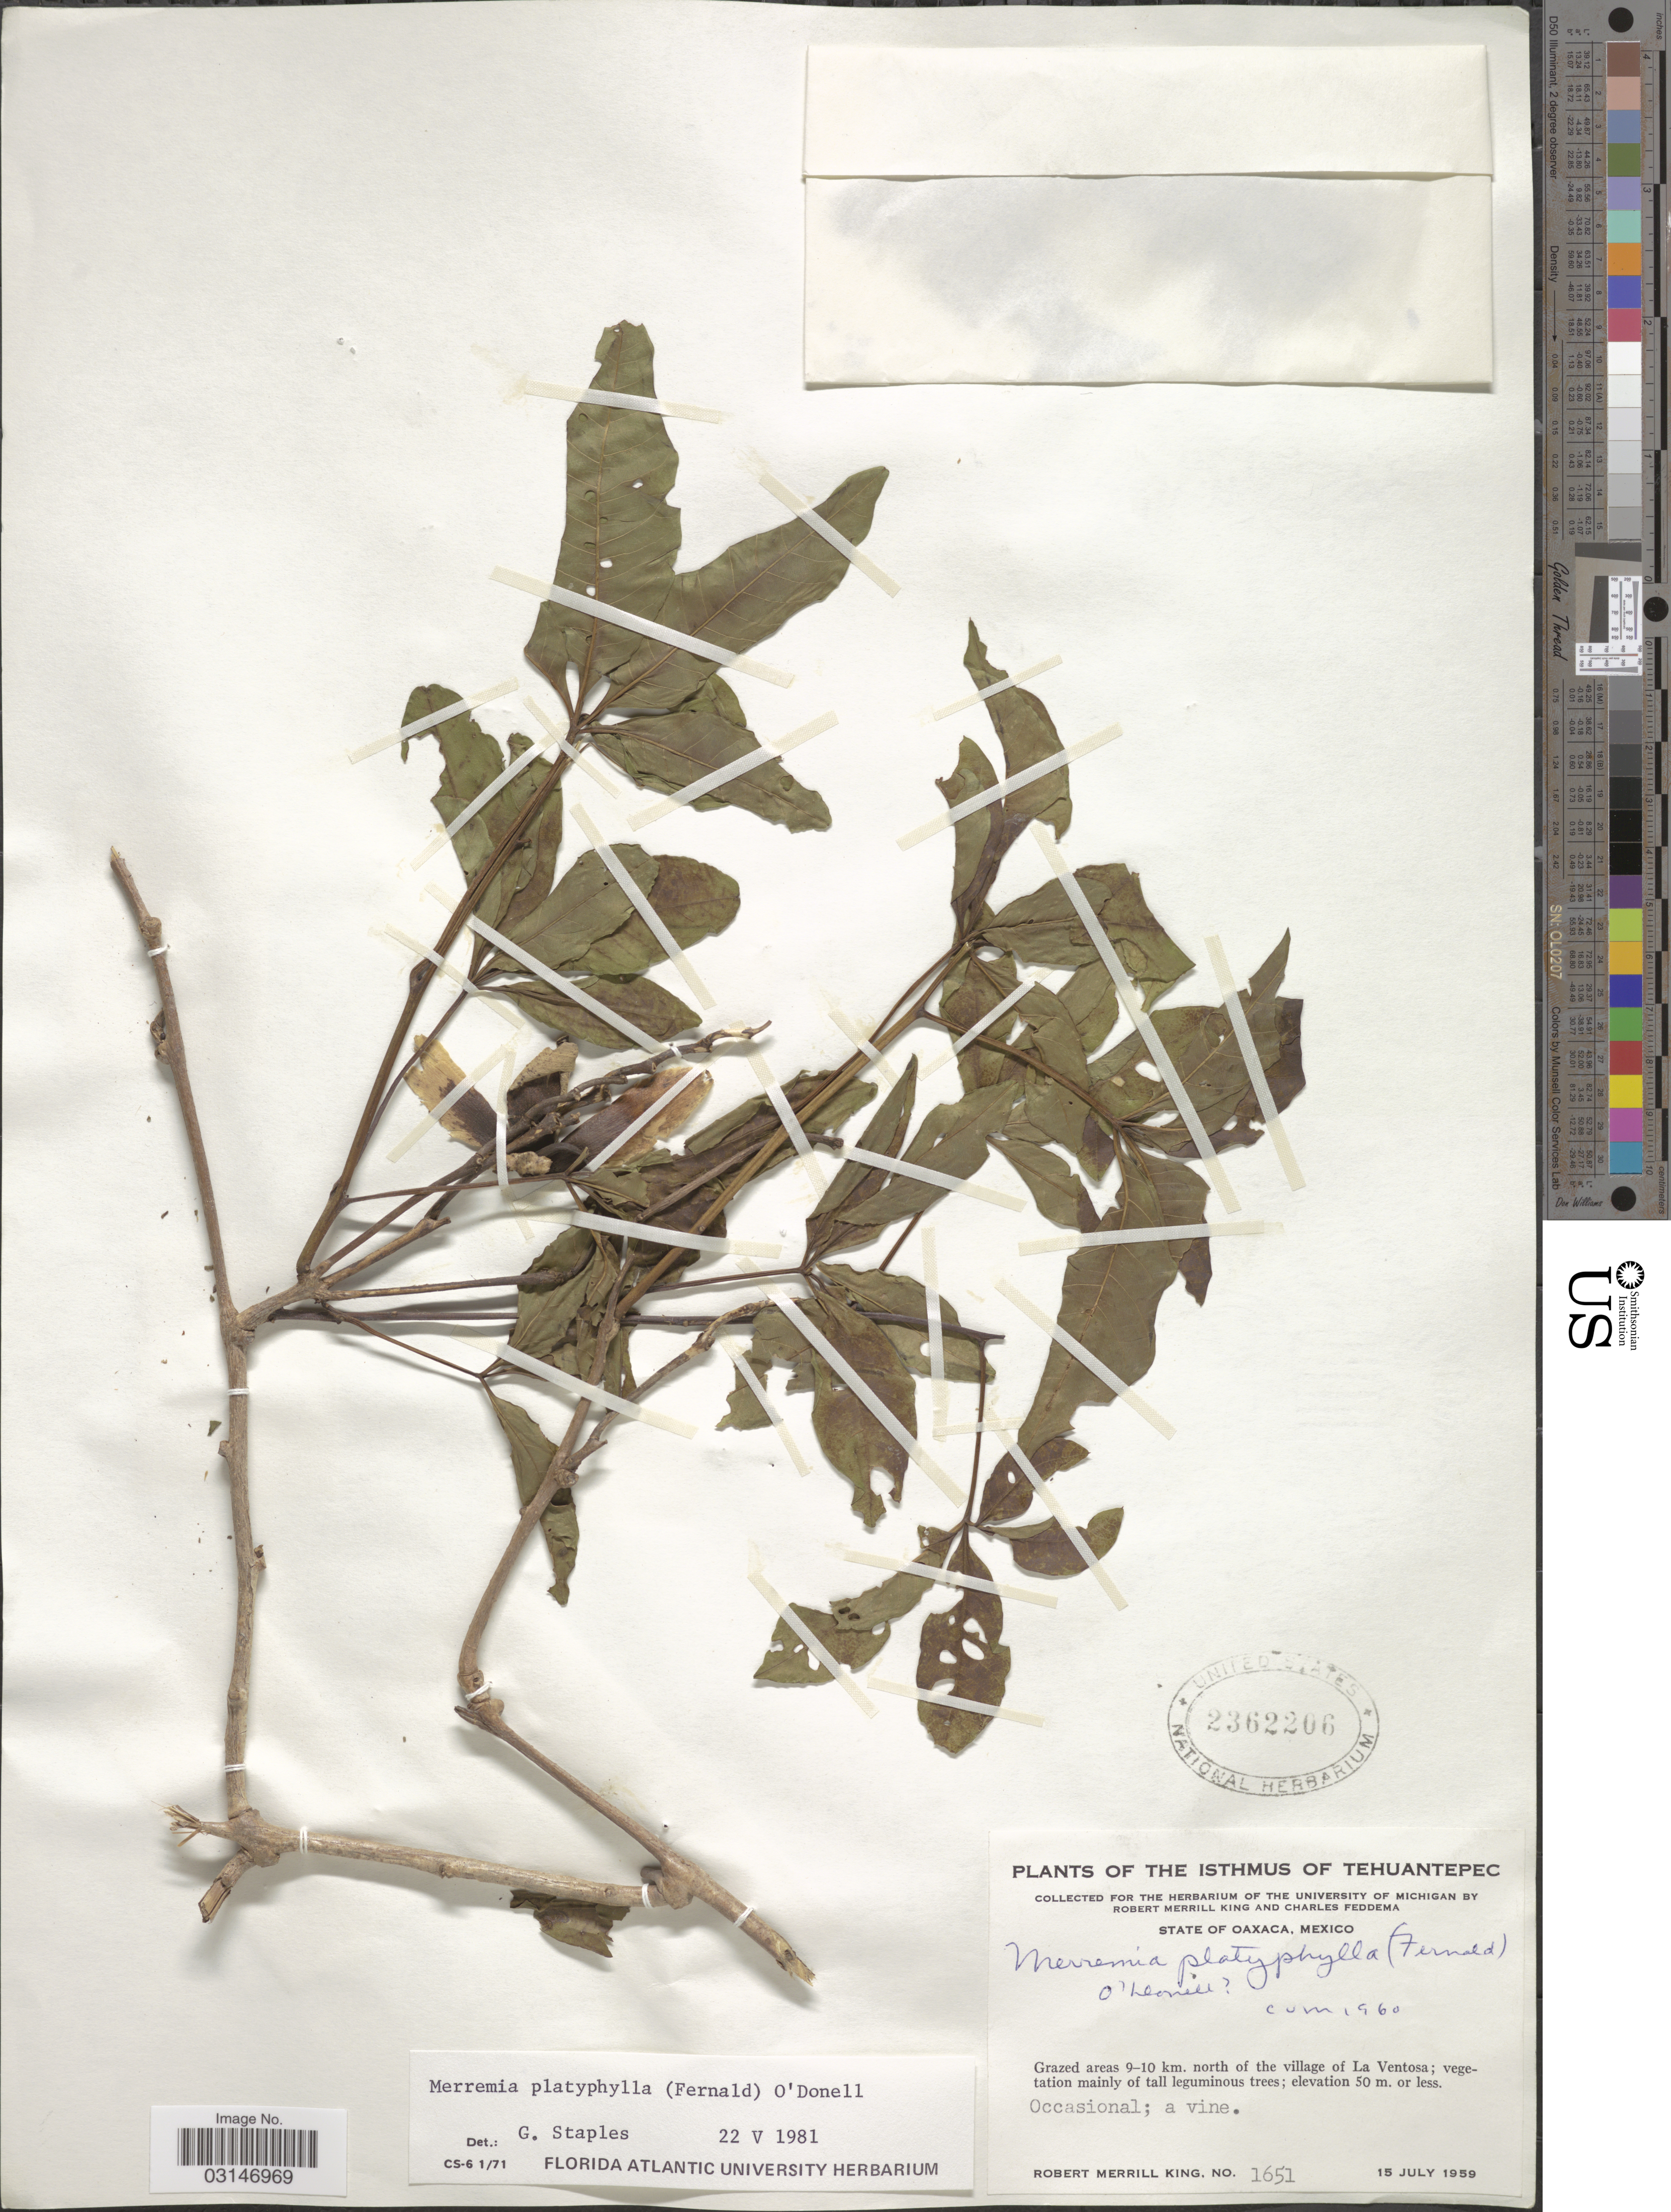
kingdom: Plantae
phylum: Tracheophyta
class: Magnoliopsida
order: Solanales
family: Convolvulaceae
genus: Distimake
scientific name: Distimake platyphyllus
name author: (Choisy) Petrongari & A. R. Simões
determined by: Strong, Mark T., (BOT), Smithsonian Institution - National Museum of Natural History (UNITED STATES)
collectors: R. M. King & C. Feddema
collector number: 1651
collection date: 1959-07-15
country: Mexico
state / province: Oaxaca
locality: Grazed areas 9-10 km. north of the village of La Ventos.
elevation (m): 50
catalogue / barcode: US 2362206